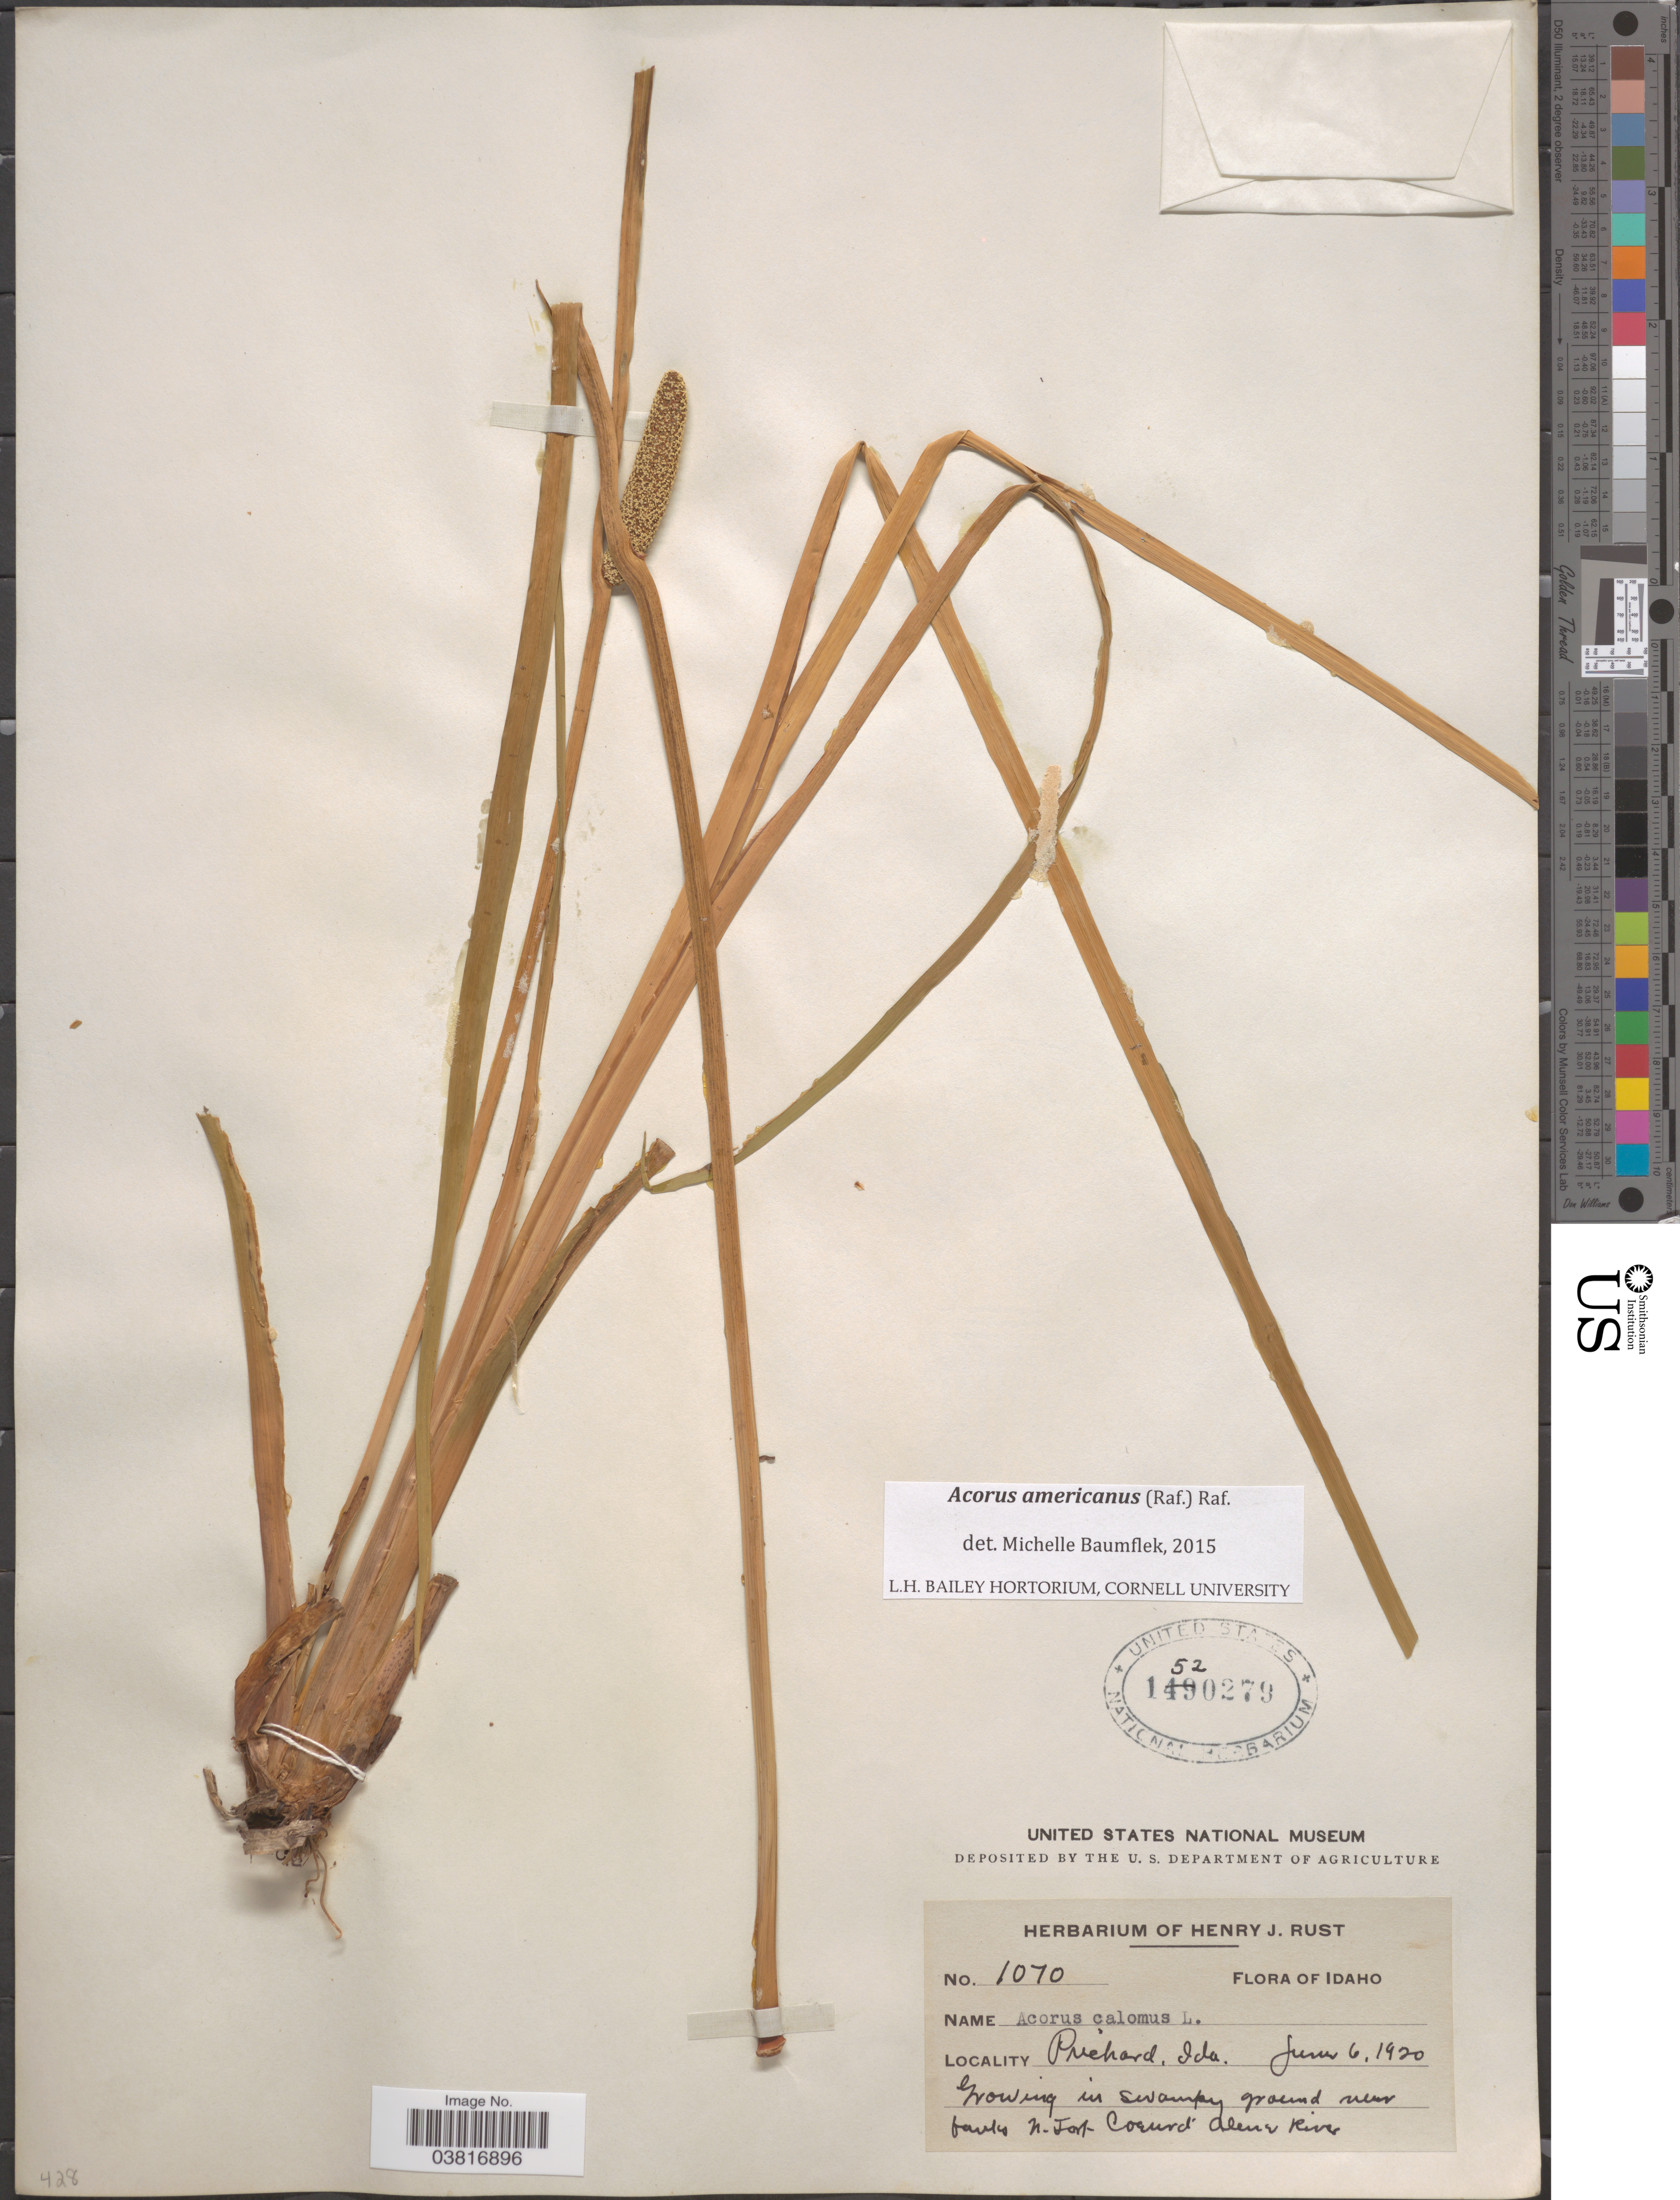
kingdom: Plantae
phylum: Tracheophyta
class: Liliopsida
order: Acorales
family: Acoraceae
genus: Acorus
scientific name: Acorus americanus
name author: (Raf.) Raf.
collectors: ex herb. Henry J. Rust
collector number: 1070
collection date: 1920-06-06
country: United States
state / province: Idaho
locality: Prichard. Near forest N. Coeur d' Alene River.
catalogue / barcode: US 1520279